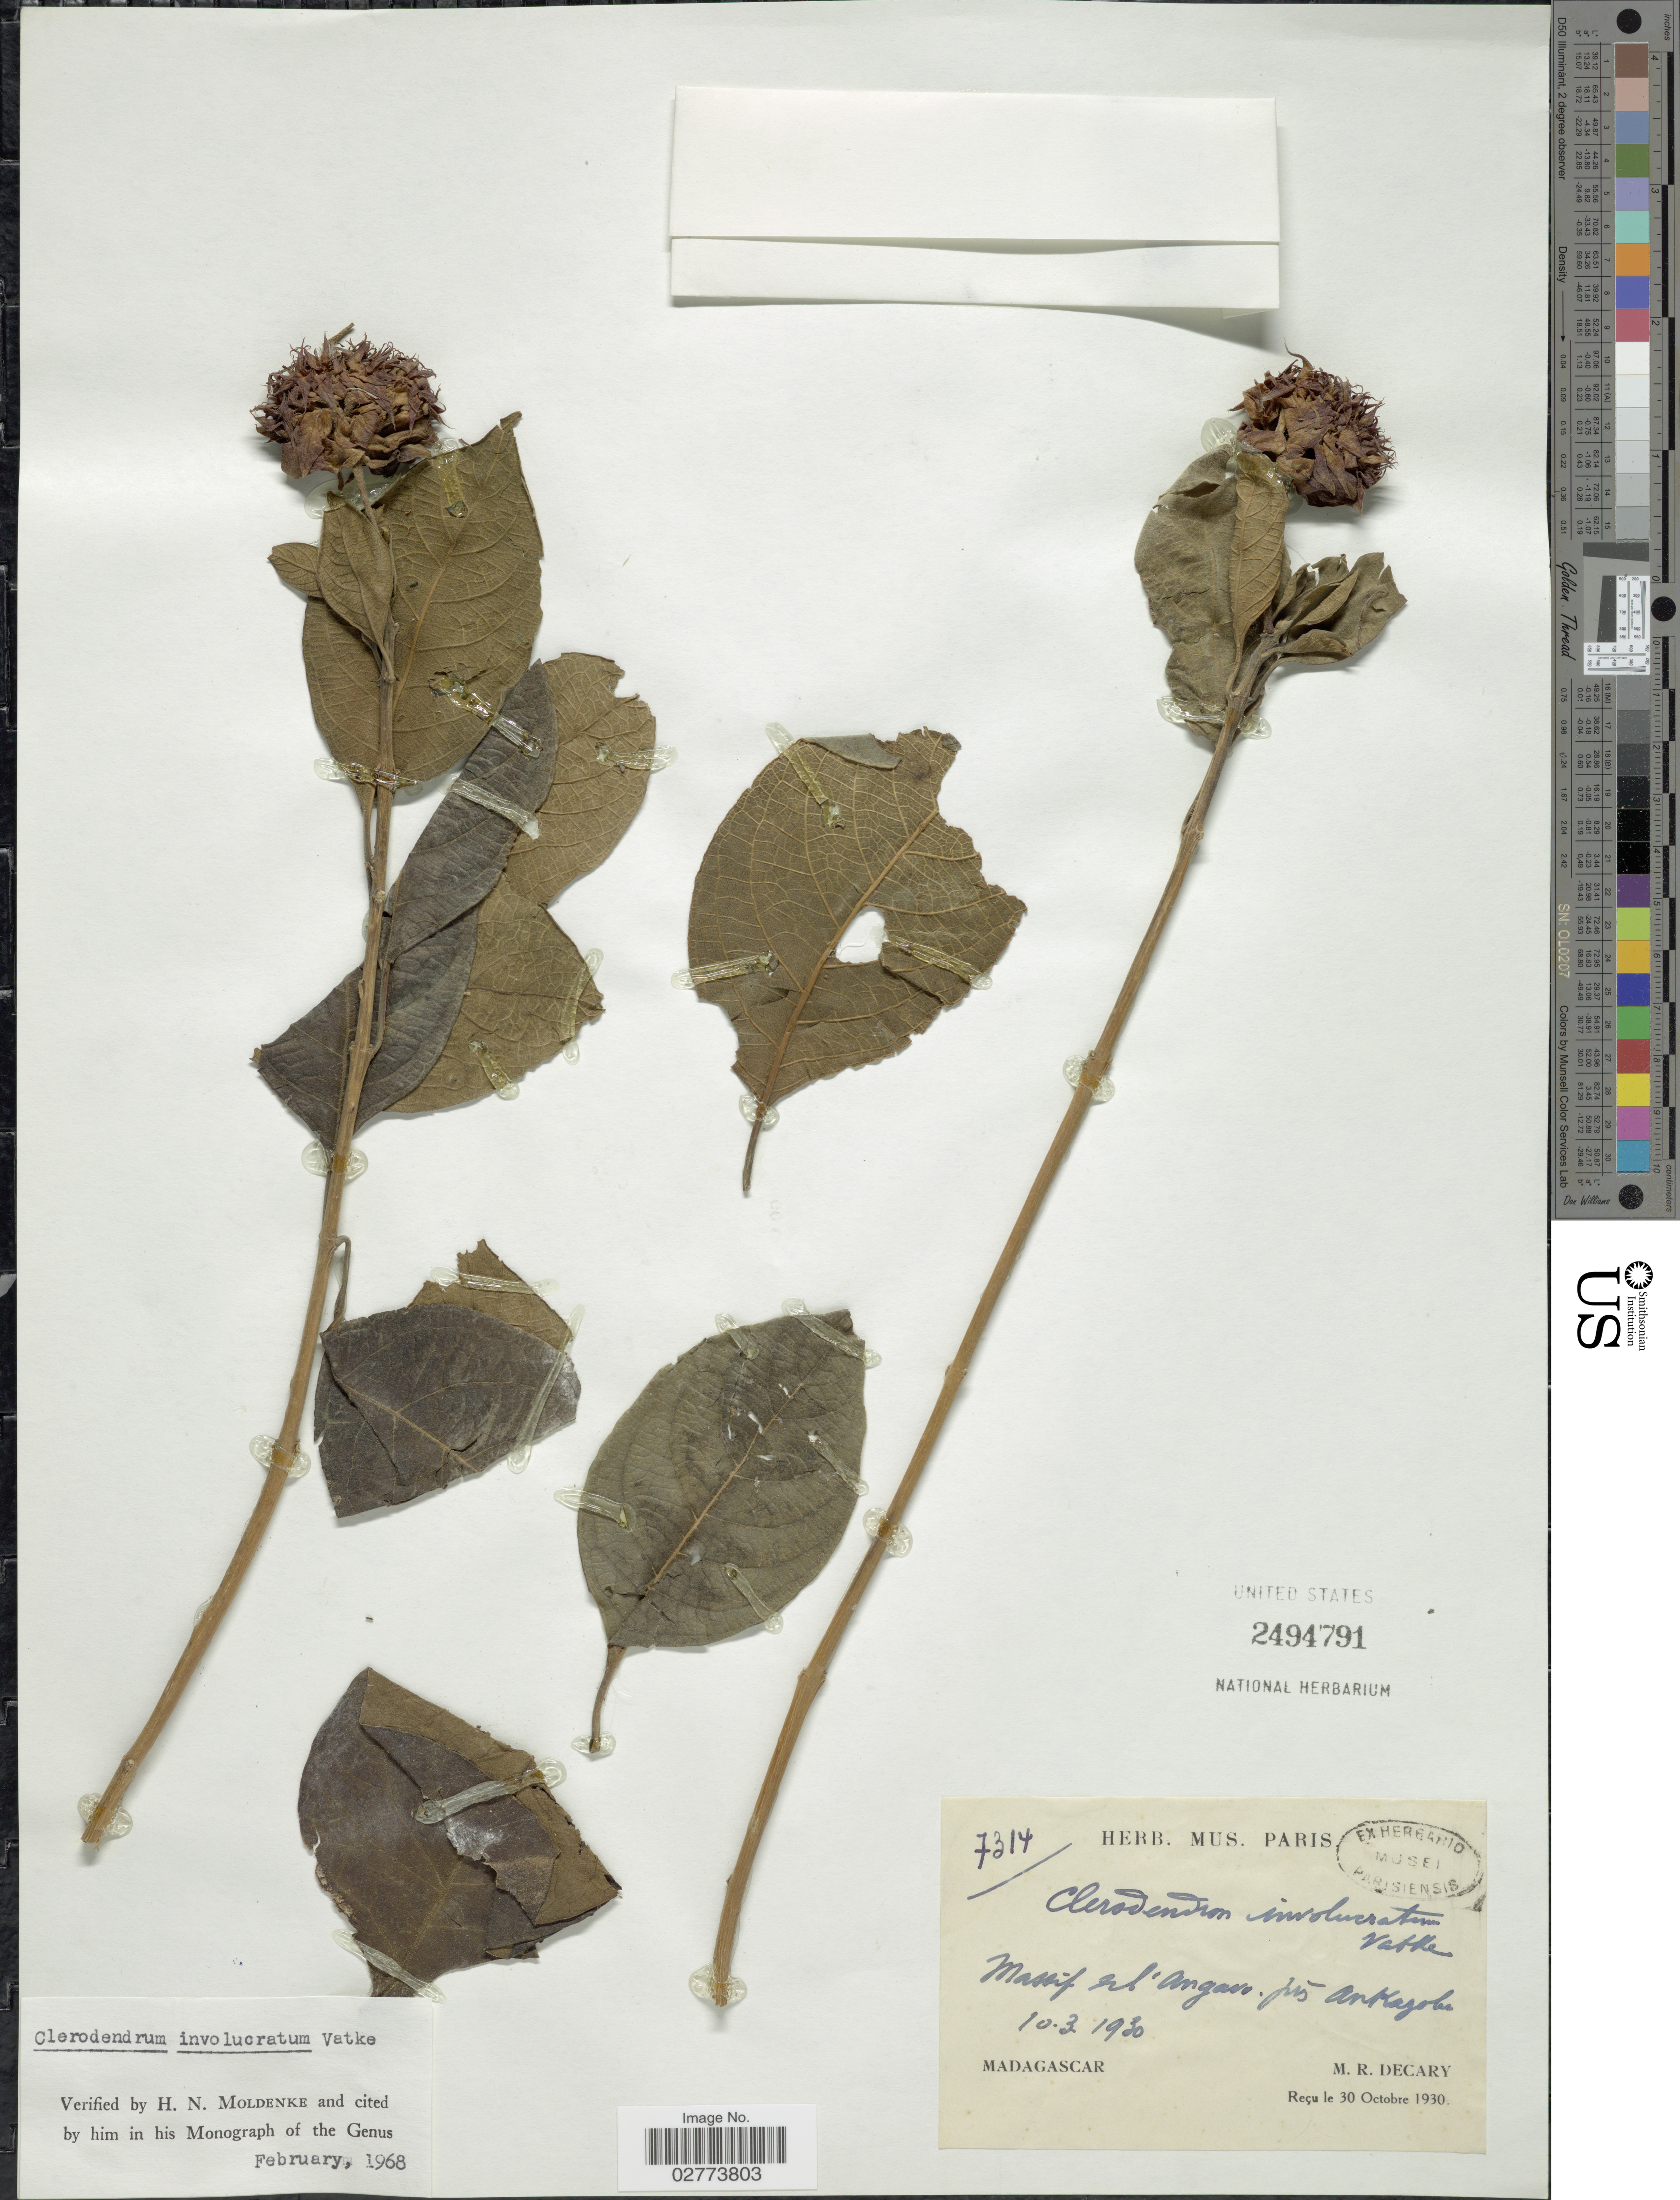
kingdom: Plantae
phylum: Tracheophyta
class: Magnoliopsida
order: Lamiales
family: Lamiaceae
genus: Clerodendrum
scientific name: Clerodendrum involucratum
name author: Vatke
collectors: R. Decary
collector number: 7314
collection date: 1930-03-10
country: Madagascar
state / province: Analamanga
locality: Massif de l'Angavo prés Ankazobe [Massif of Angavo near Ankazobe]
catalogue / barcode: US 2494791